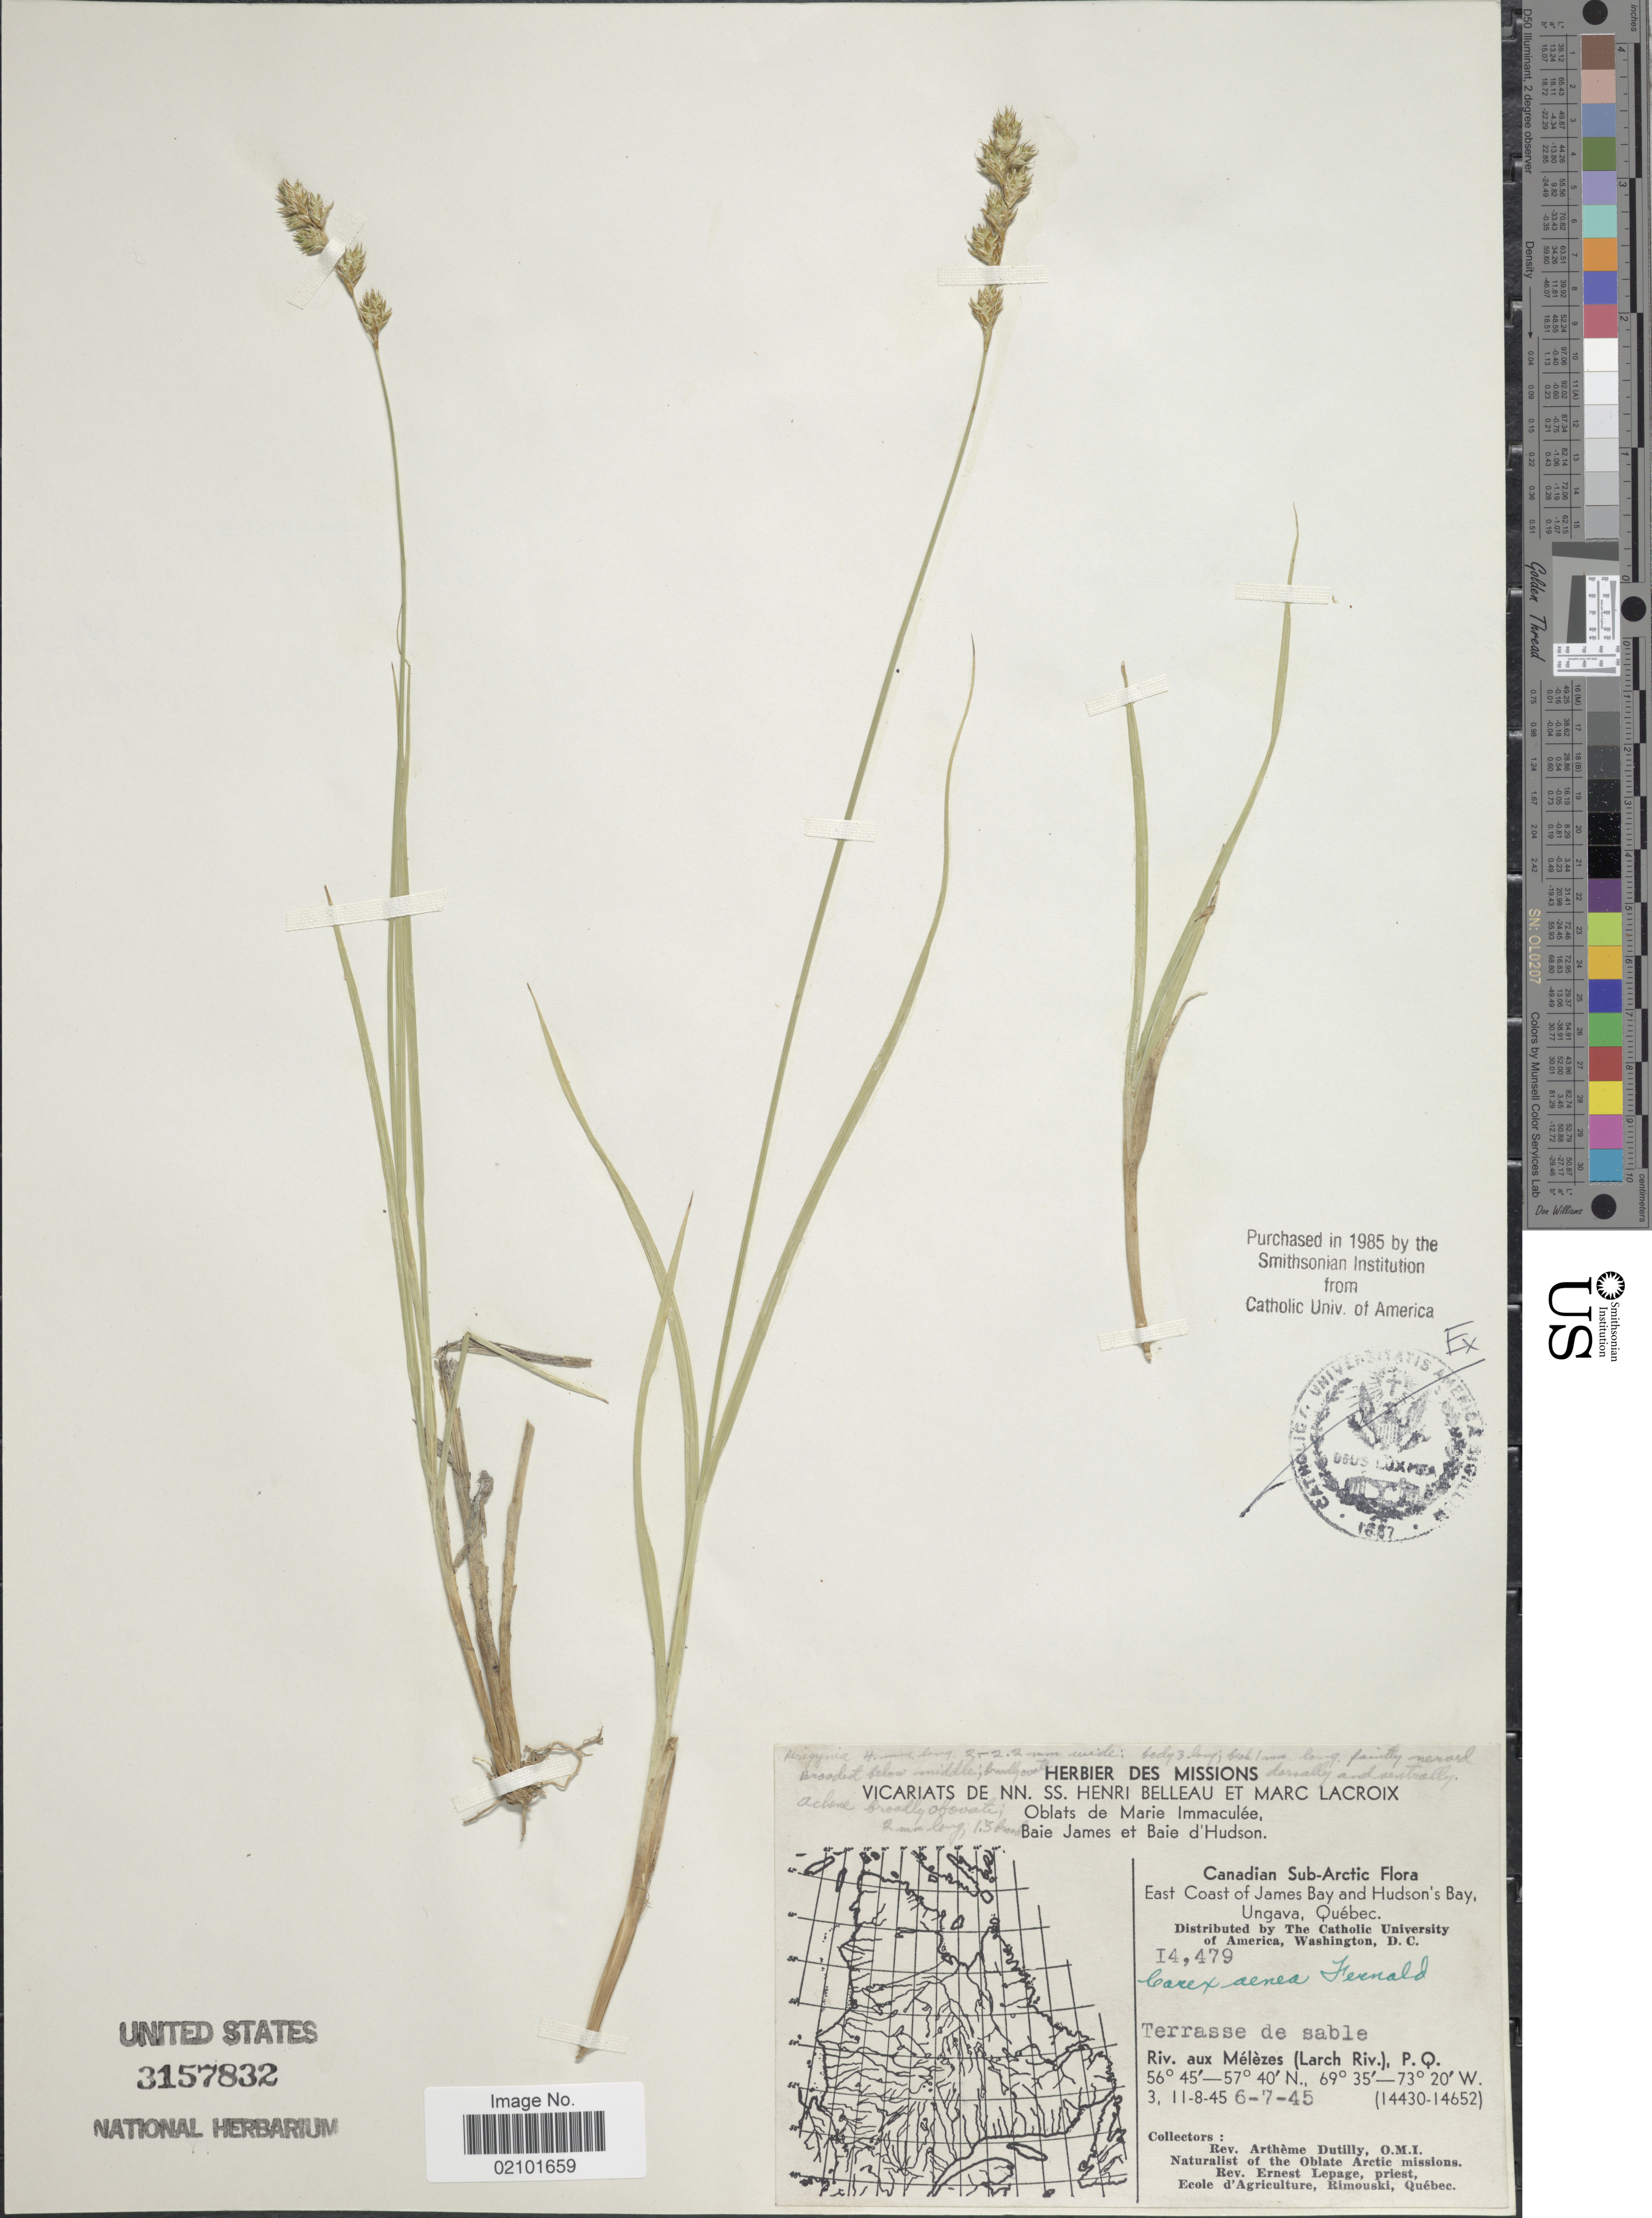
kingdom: Plantae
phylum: Tracheophyta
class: Liliopsida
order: Poales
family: Cyperaceae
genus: Carex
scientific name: Carex foenea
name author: Willd.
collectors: A. Dutilly & E. Lepage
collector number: I4479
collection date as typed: Transcribed d/m/y: 6/7/45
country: Canada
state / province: Quebec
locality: East Coast of James Bay and Hudson's Bay, Ungava. Riv. aux Mélèzes (Larch Riv.), P.Q.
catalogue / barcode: US 3157832